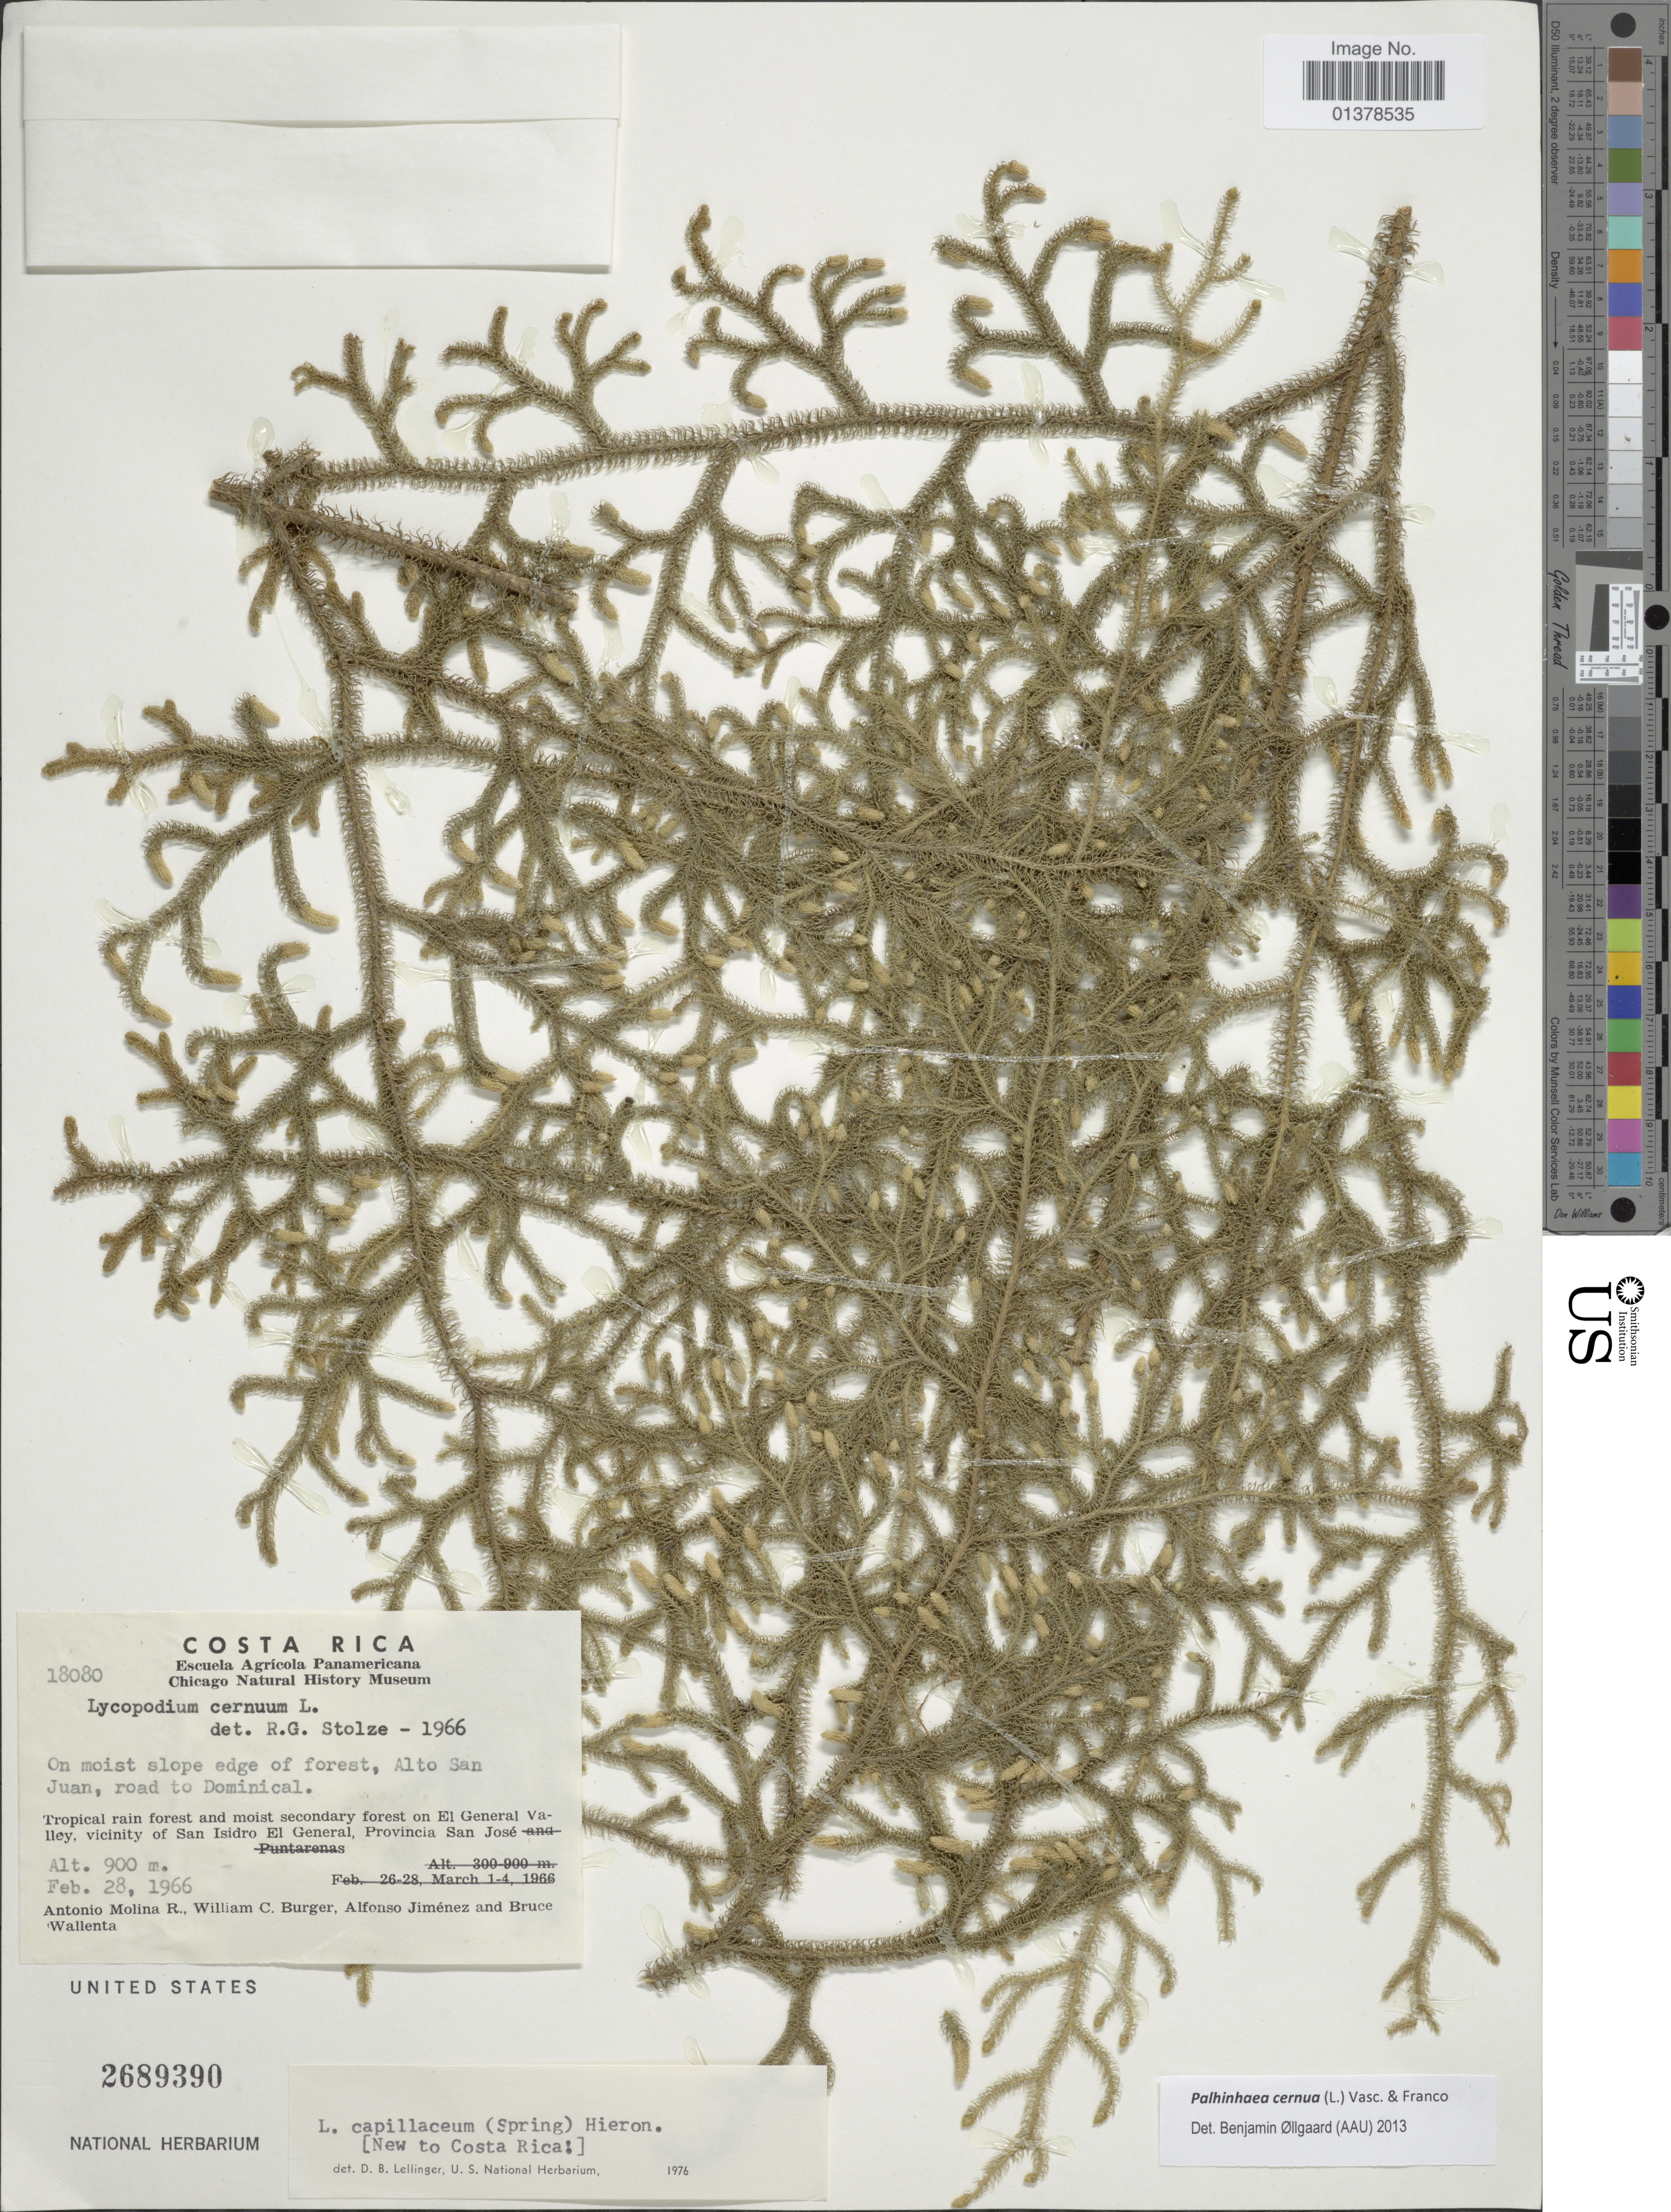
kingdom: Plantae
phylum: Tracheophyta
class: Lycopodiopsida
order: Lycopodiales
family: Lycopodiaceae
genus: Palhinhaea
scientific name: Palhinhaea cernua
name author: (L.) Vasc. & Franco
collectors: A. Molina R., W. Burger, A. Jiménez & B. Wallenta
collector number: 18080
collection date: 1966-02-28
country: Costa Rica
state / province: San José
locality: Tropical train forest and moist secondary forest on El General Valley, vicinity of San Isidro El General, Provincia San José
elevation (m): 900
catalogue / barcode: US 2689390